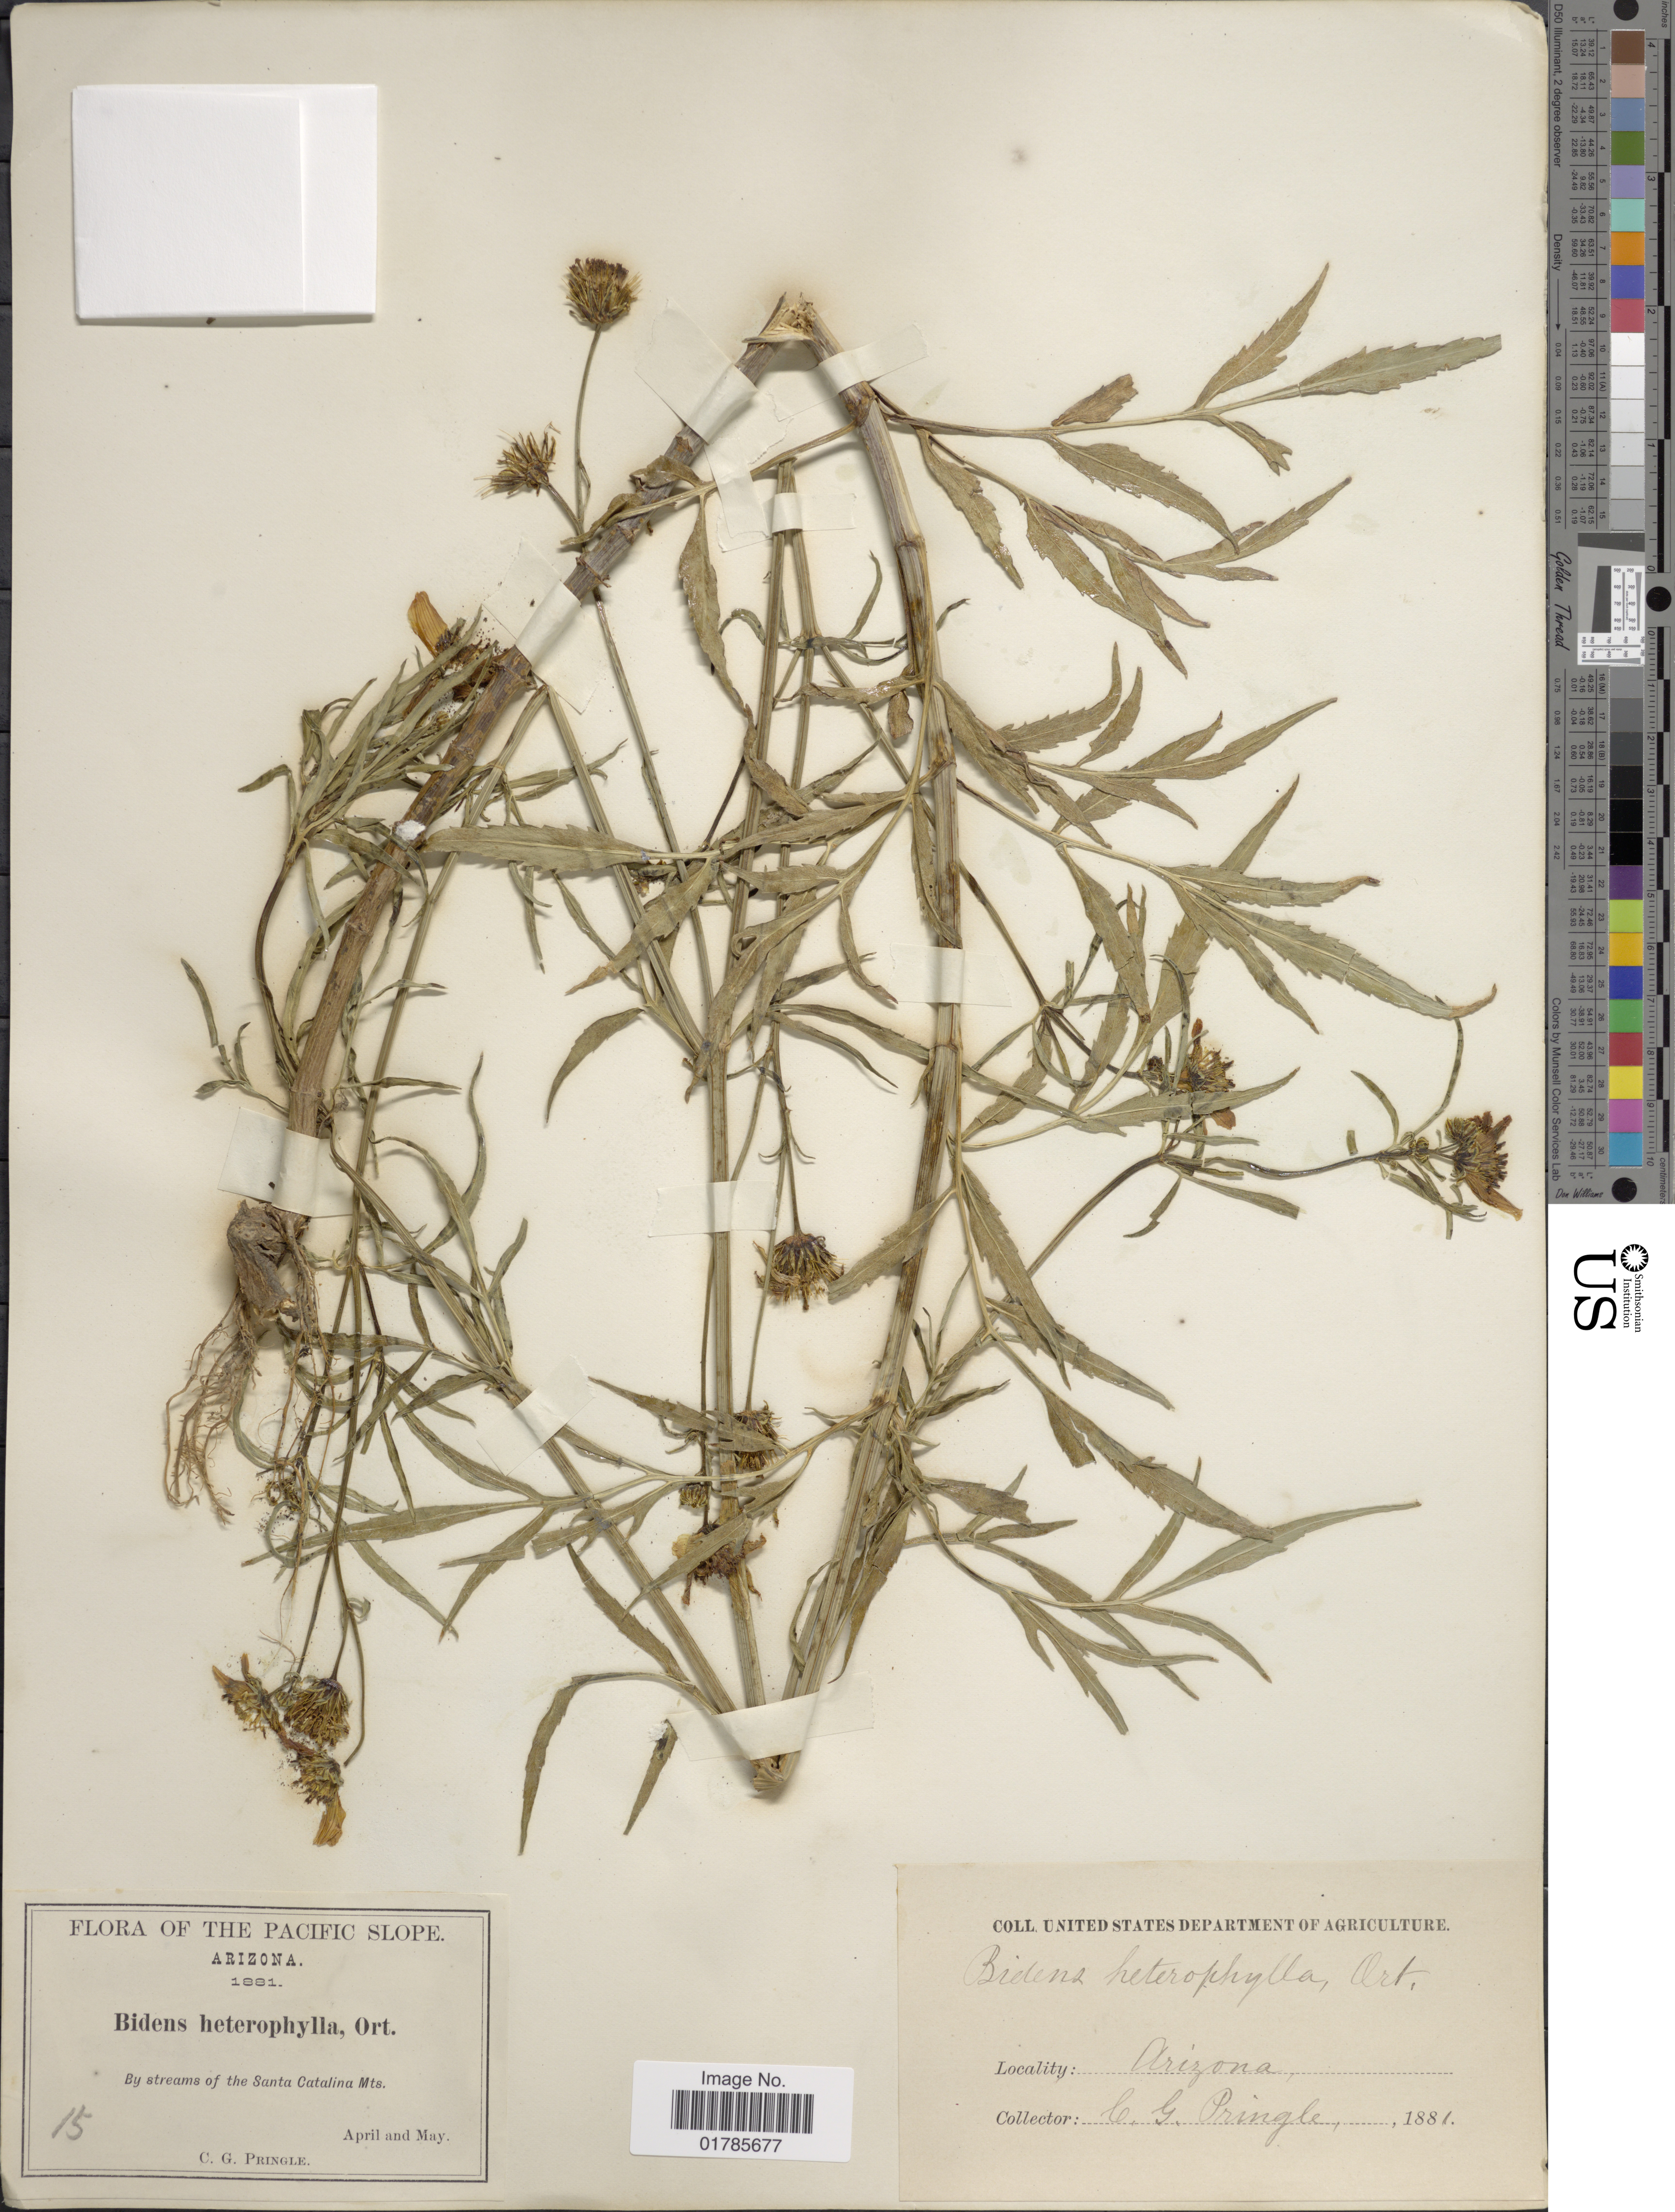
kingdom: Plantae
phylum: Tracheophyta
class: Magnoliopsida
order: Asterales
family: Asteraceae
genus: Bidens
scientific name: Bidens aurea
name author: (Aiton) Sherff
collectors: C. G. Pringle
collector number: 15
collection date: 1881-04/1881-05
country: United States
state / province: Arizona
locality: By streams of the Santa Catalina Mts.